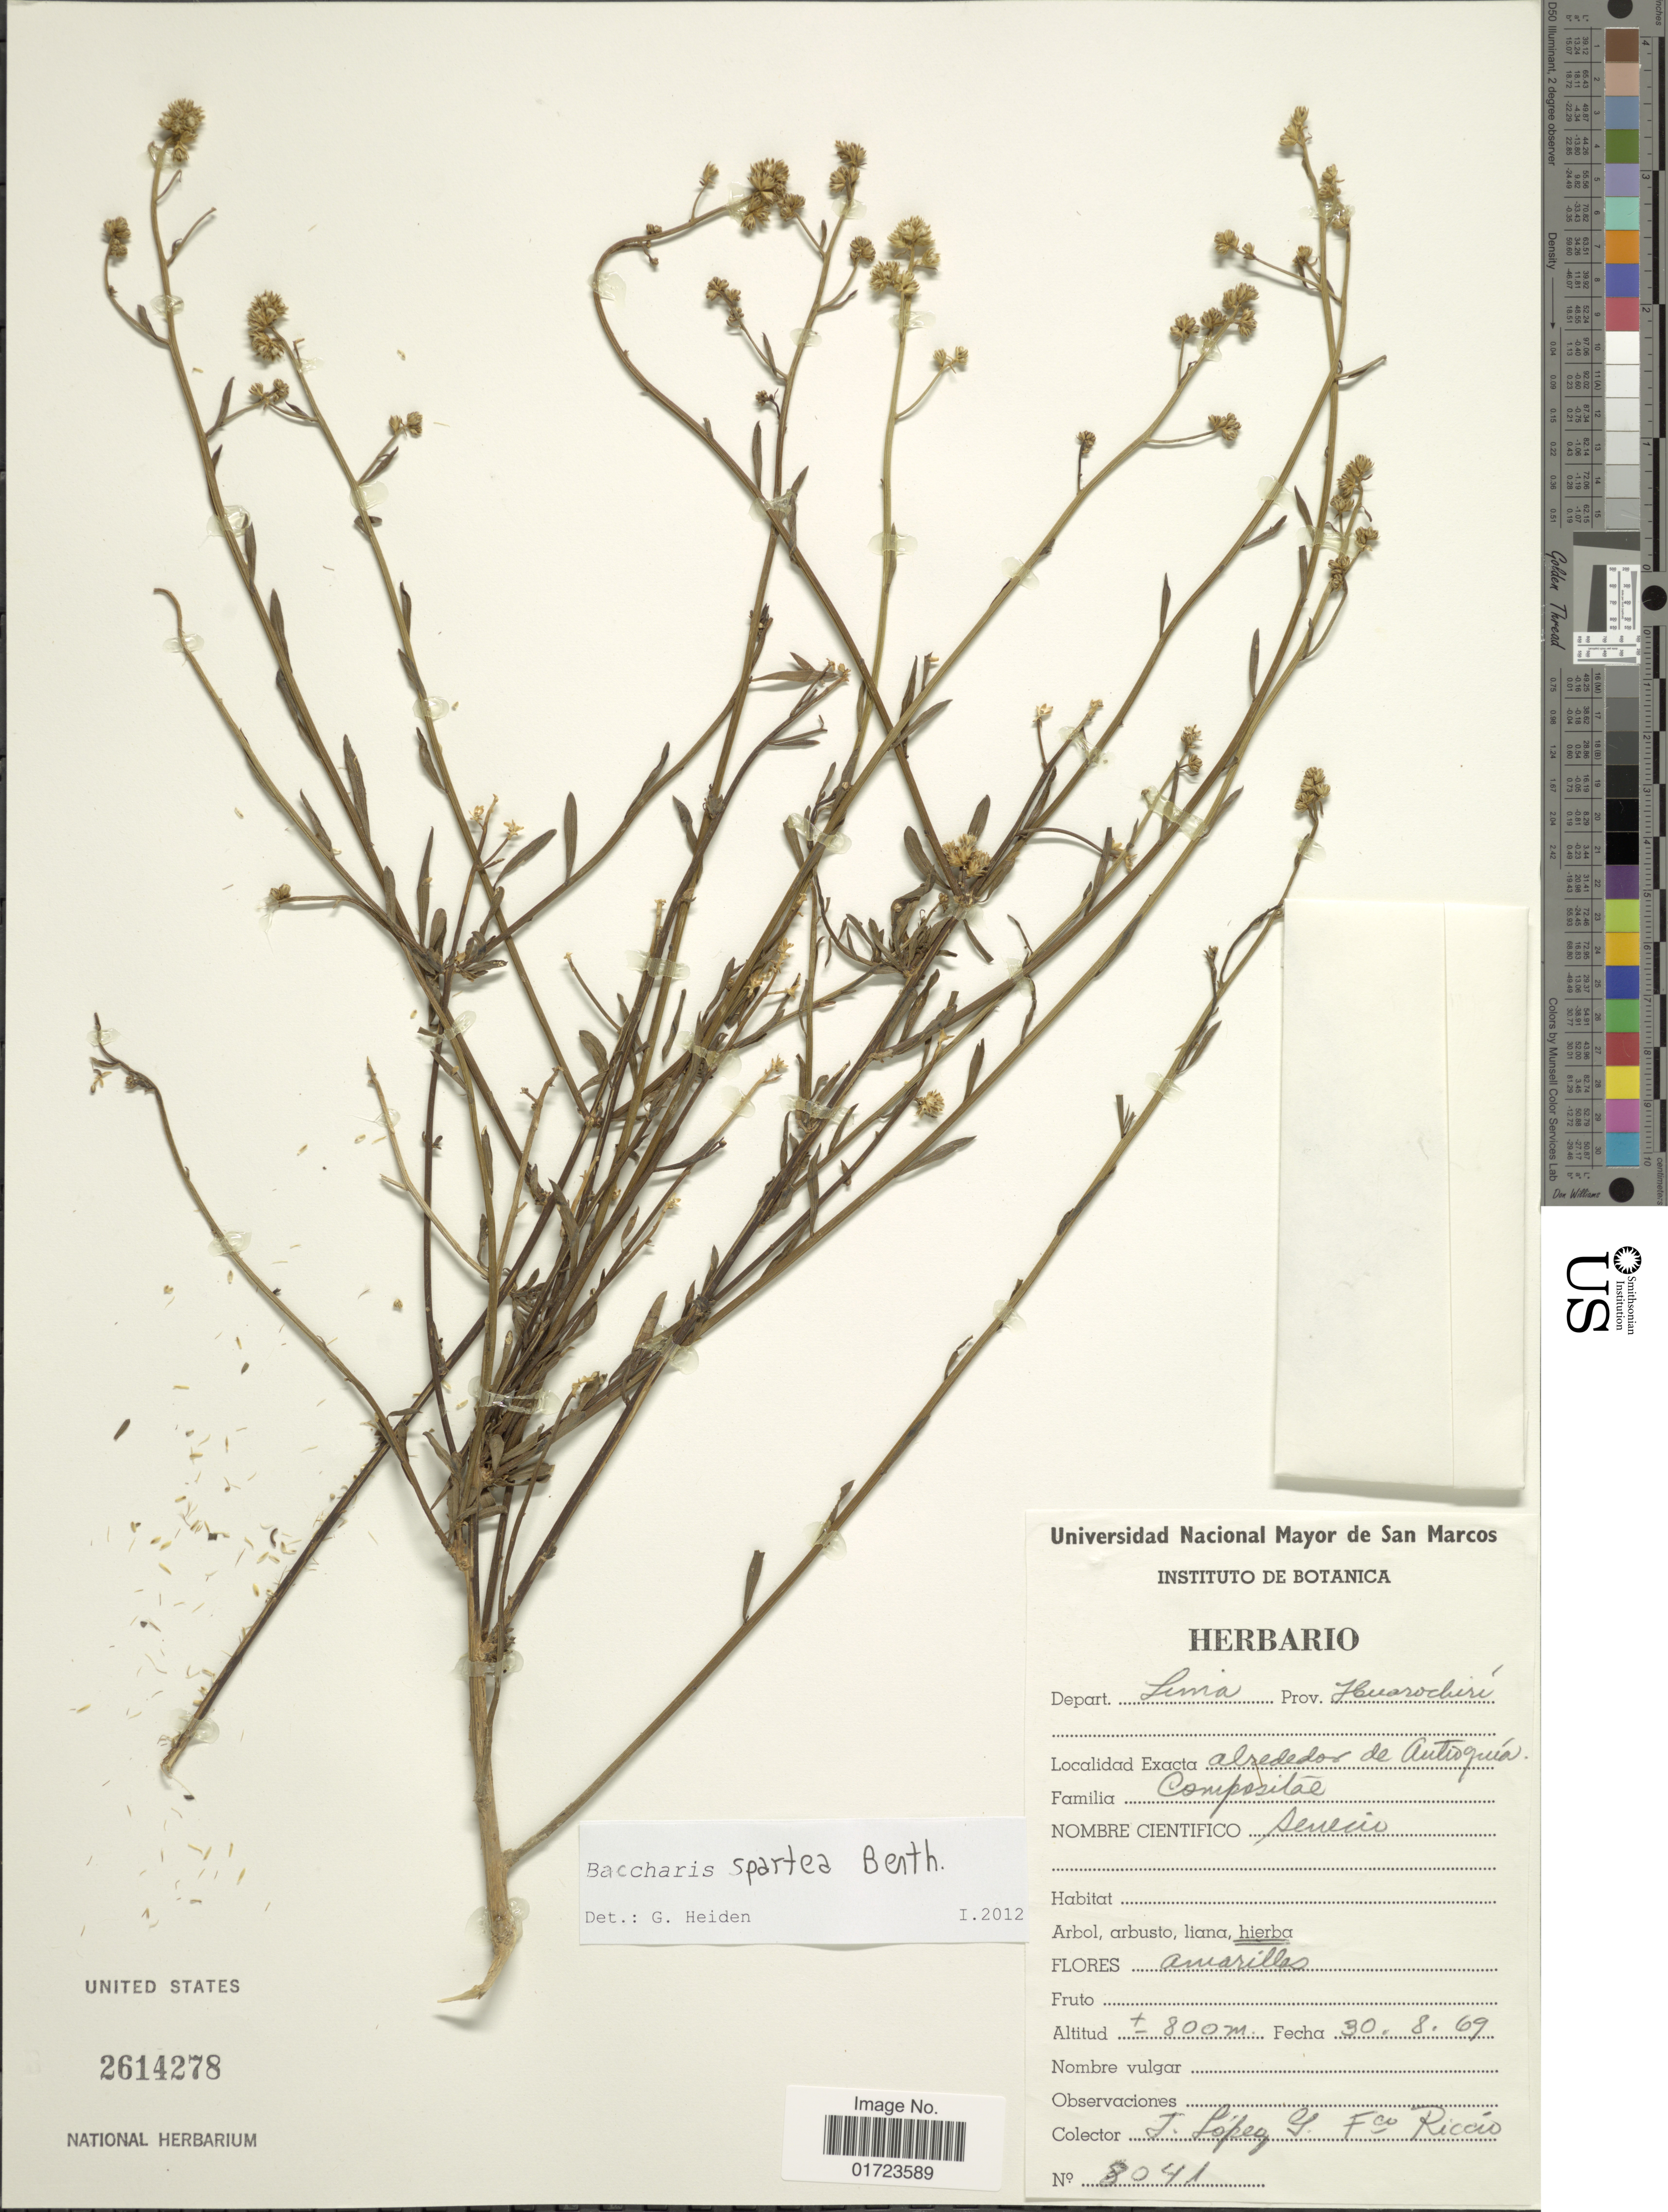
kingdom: Plantae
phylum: Tracheophyta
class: Magnoliopsida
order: Asterales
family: Asteraceae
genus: Baccharis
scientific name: Baccharis spartea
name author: Benth.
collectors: J. López G. & F. Riccio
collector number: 8041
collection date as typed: Transcribed d/m/y: 30/8/69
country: Peru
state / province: Lima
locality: Alrededores de Antioquía, Prov. Huarochirí, Depart. Lima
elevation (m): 800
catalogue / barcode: US 2614278